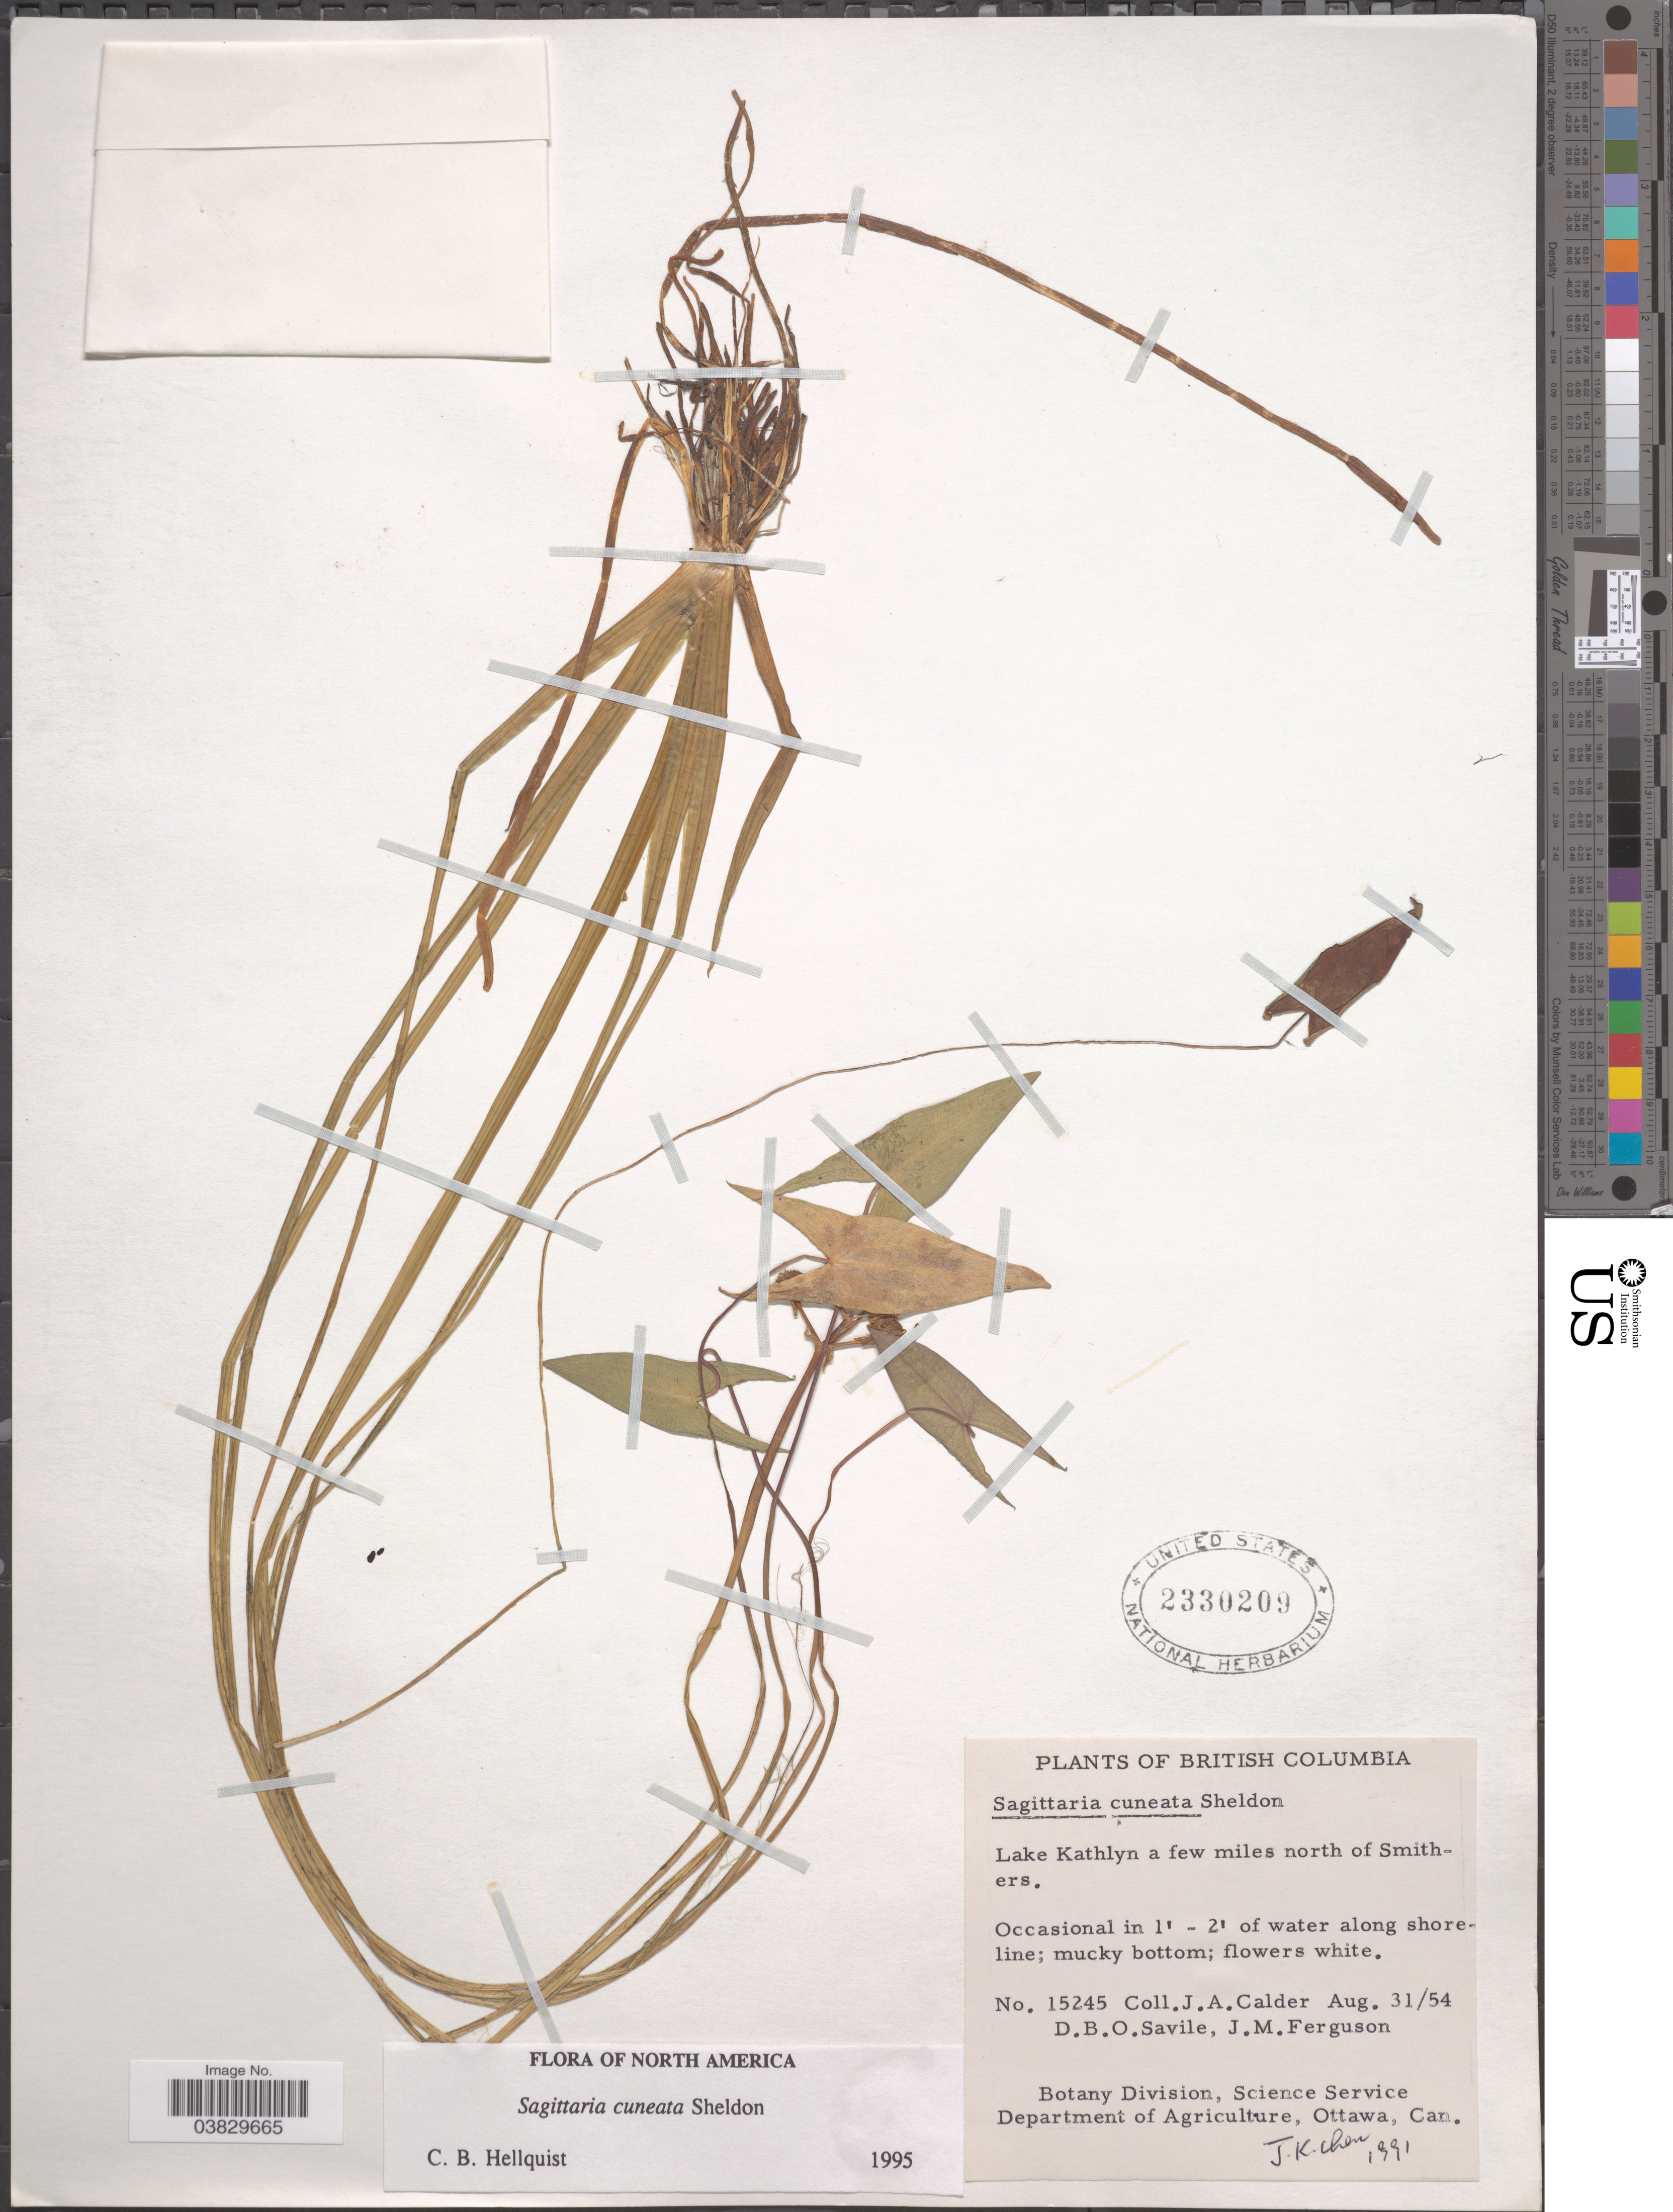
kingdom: Plantae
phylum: Tracheophyta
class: Liliopsida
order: Alismatales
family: Alismataceae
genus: Sagittaria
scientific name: Sagittaria cuneata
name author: E. Sheld.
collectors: J. A. Calder, D. Savile & J. M. Ferguson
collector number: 15245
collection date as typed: Transcribed d/m/y: 31/8/54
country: Canada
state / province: British Columbia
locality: Lake Kathlyn a few miles north of Smithers.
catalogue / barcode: US 2330209